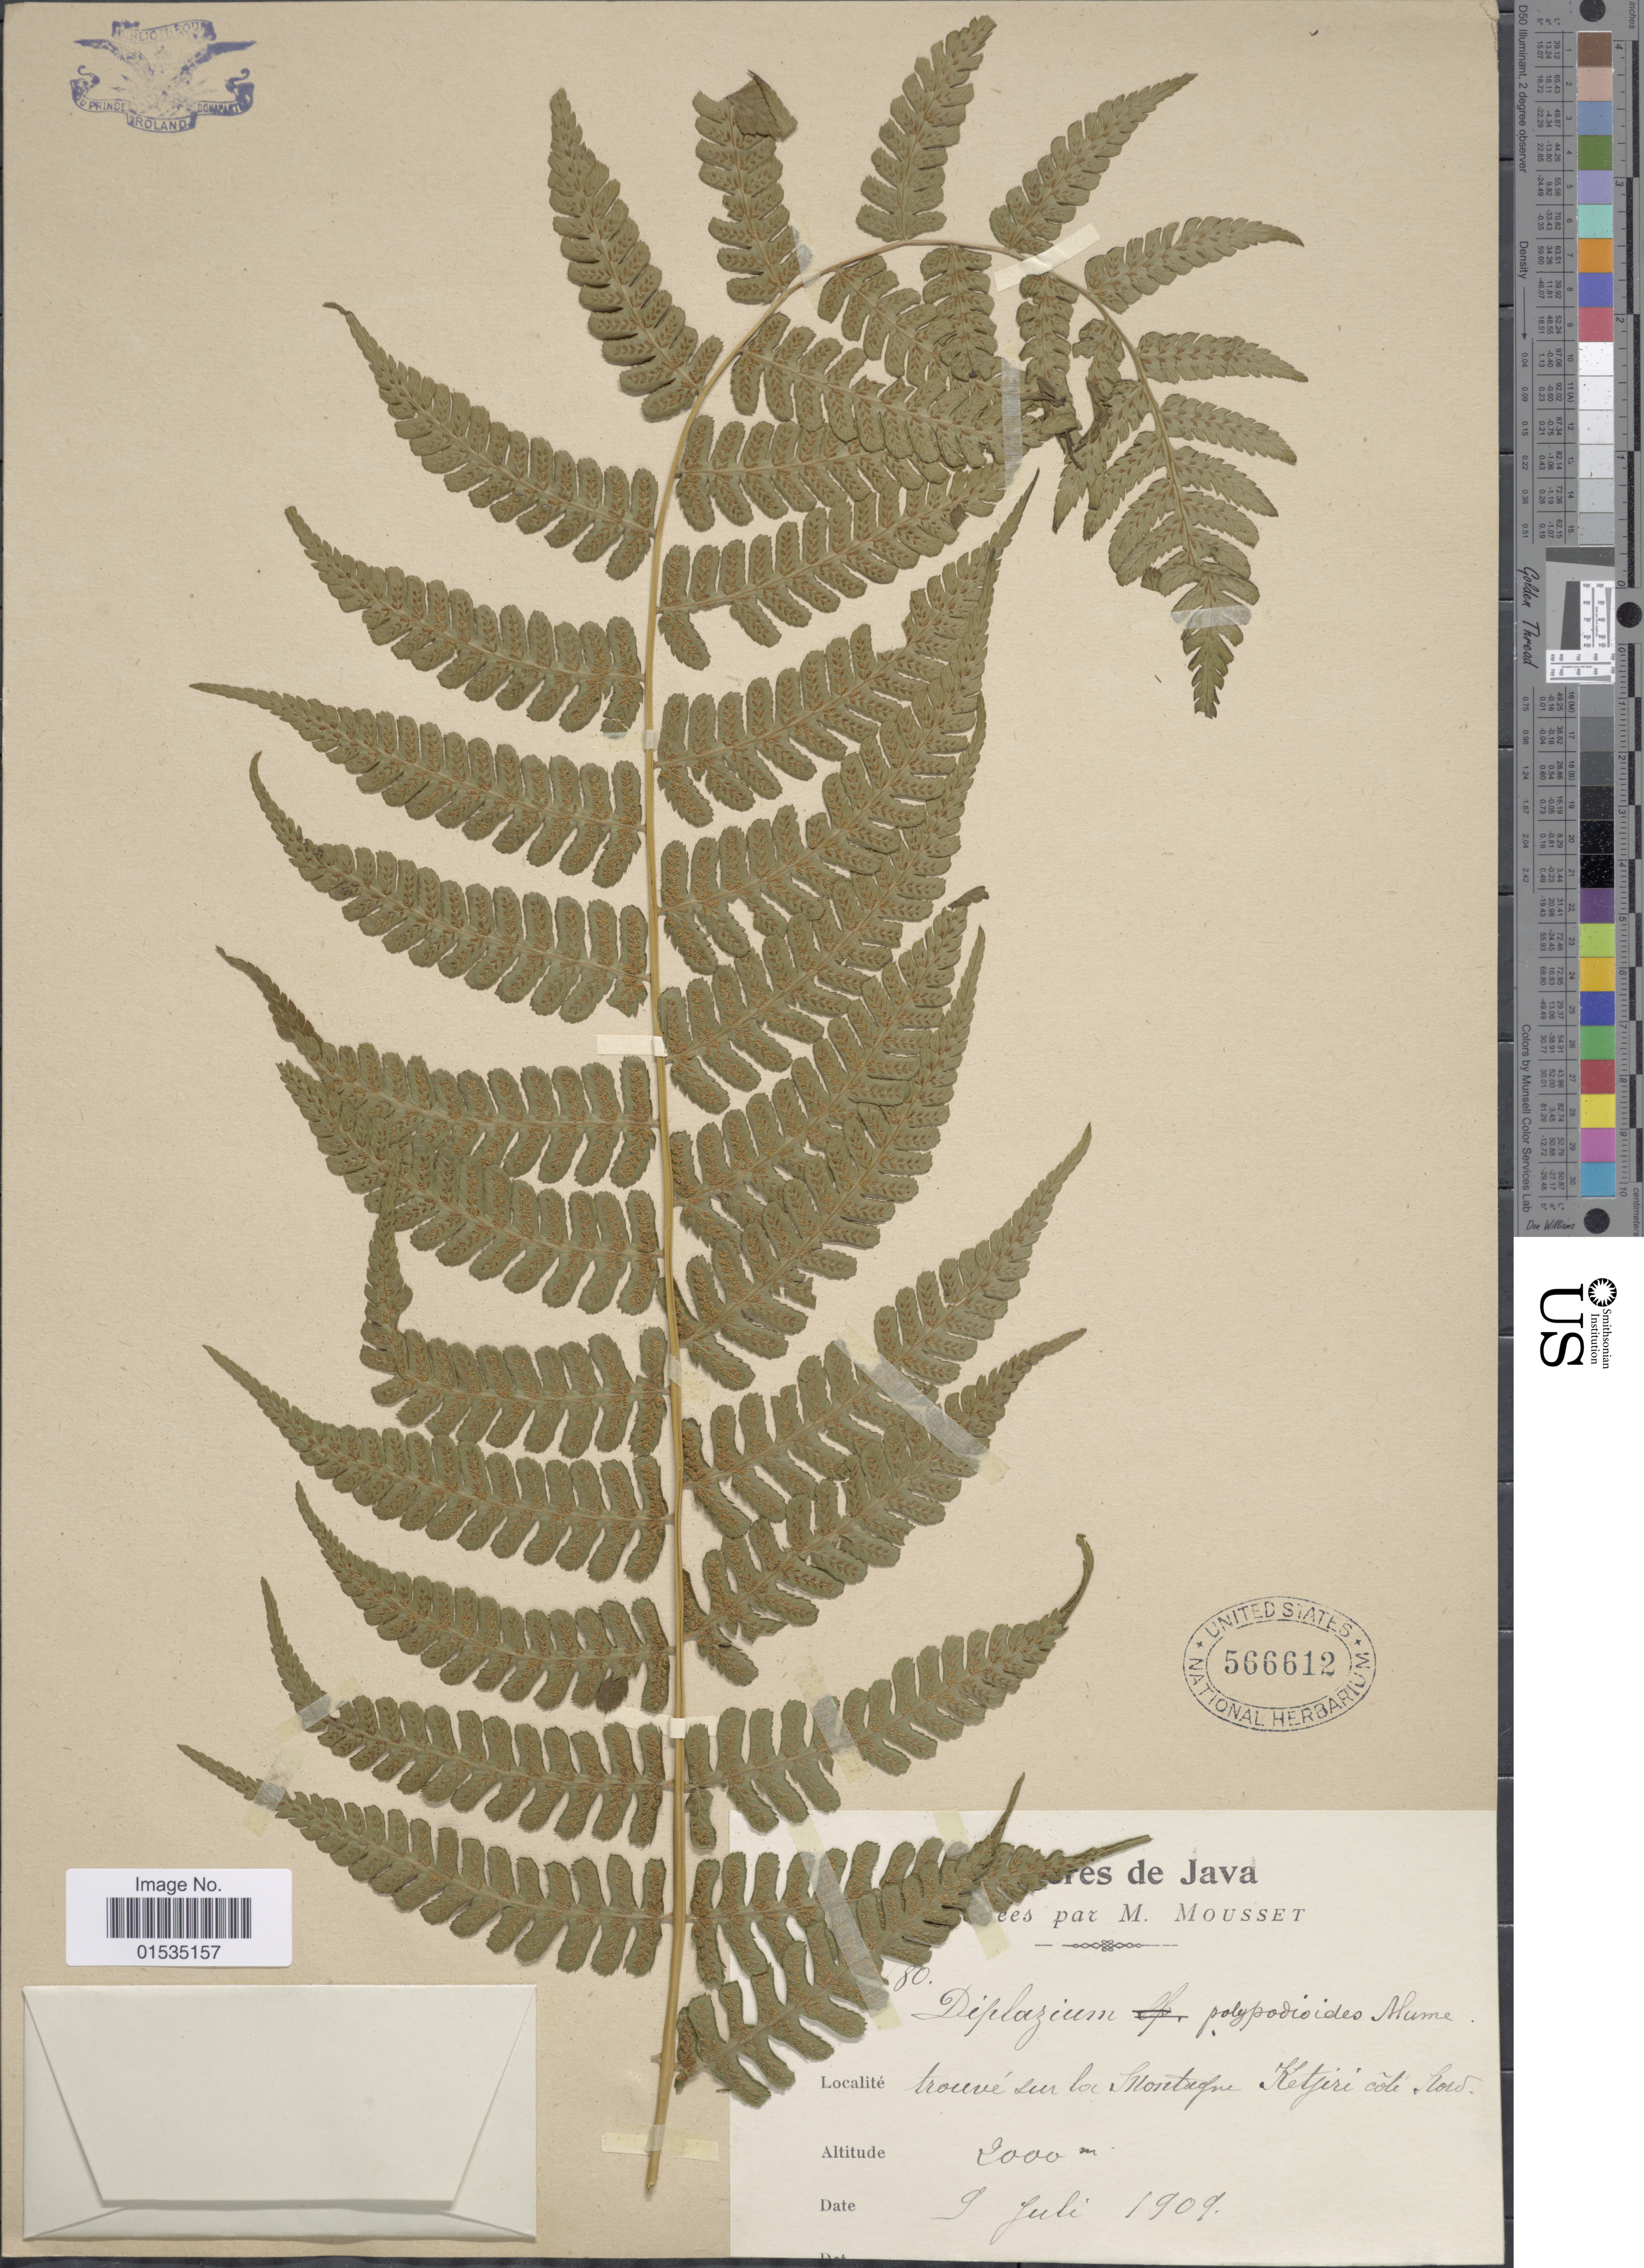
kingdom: Plantae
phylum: Tracheophyta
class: Polypodiopsida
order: Polypodiales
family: Athyriaceae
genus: Diplazium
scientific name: Diplazium polypodioides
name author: Blume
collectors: M. Mousset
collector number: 80*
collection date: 1909-07-09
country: Indonesia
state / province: Java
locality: Trouwe leer lou, Monteghne, Ketjere col, Now. [interpreted]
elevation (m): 2000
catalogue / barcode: US 566612